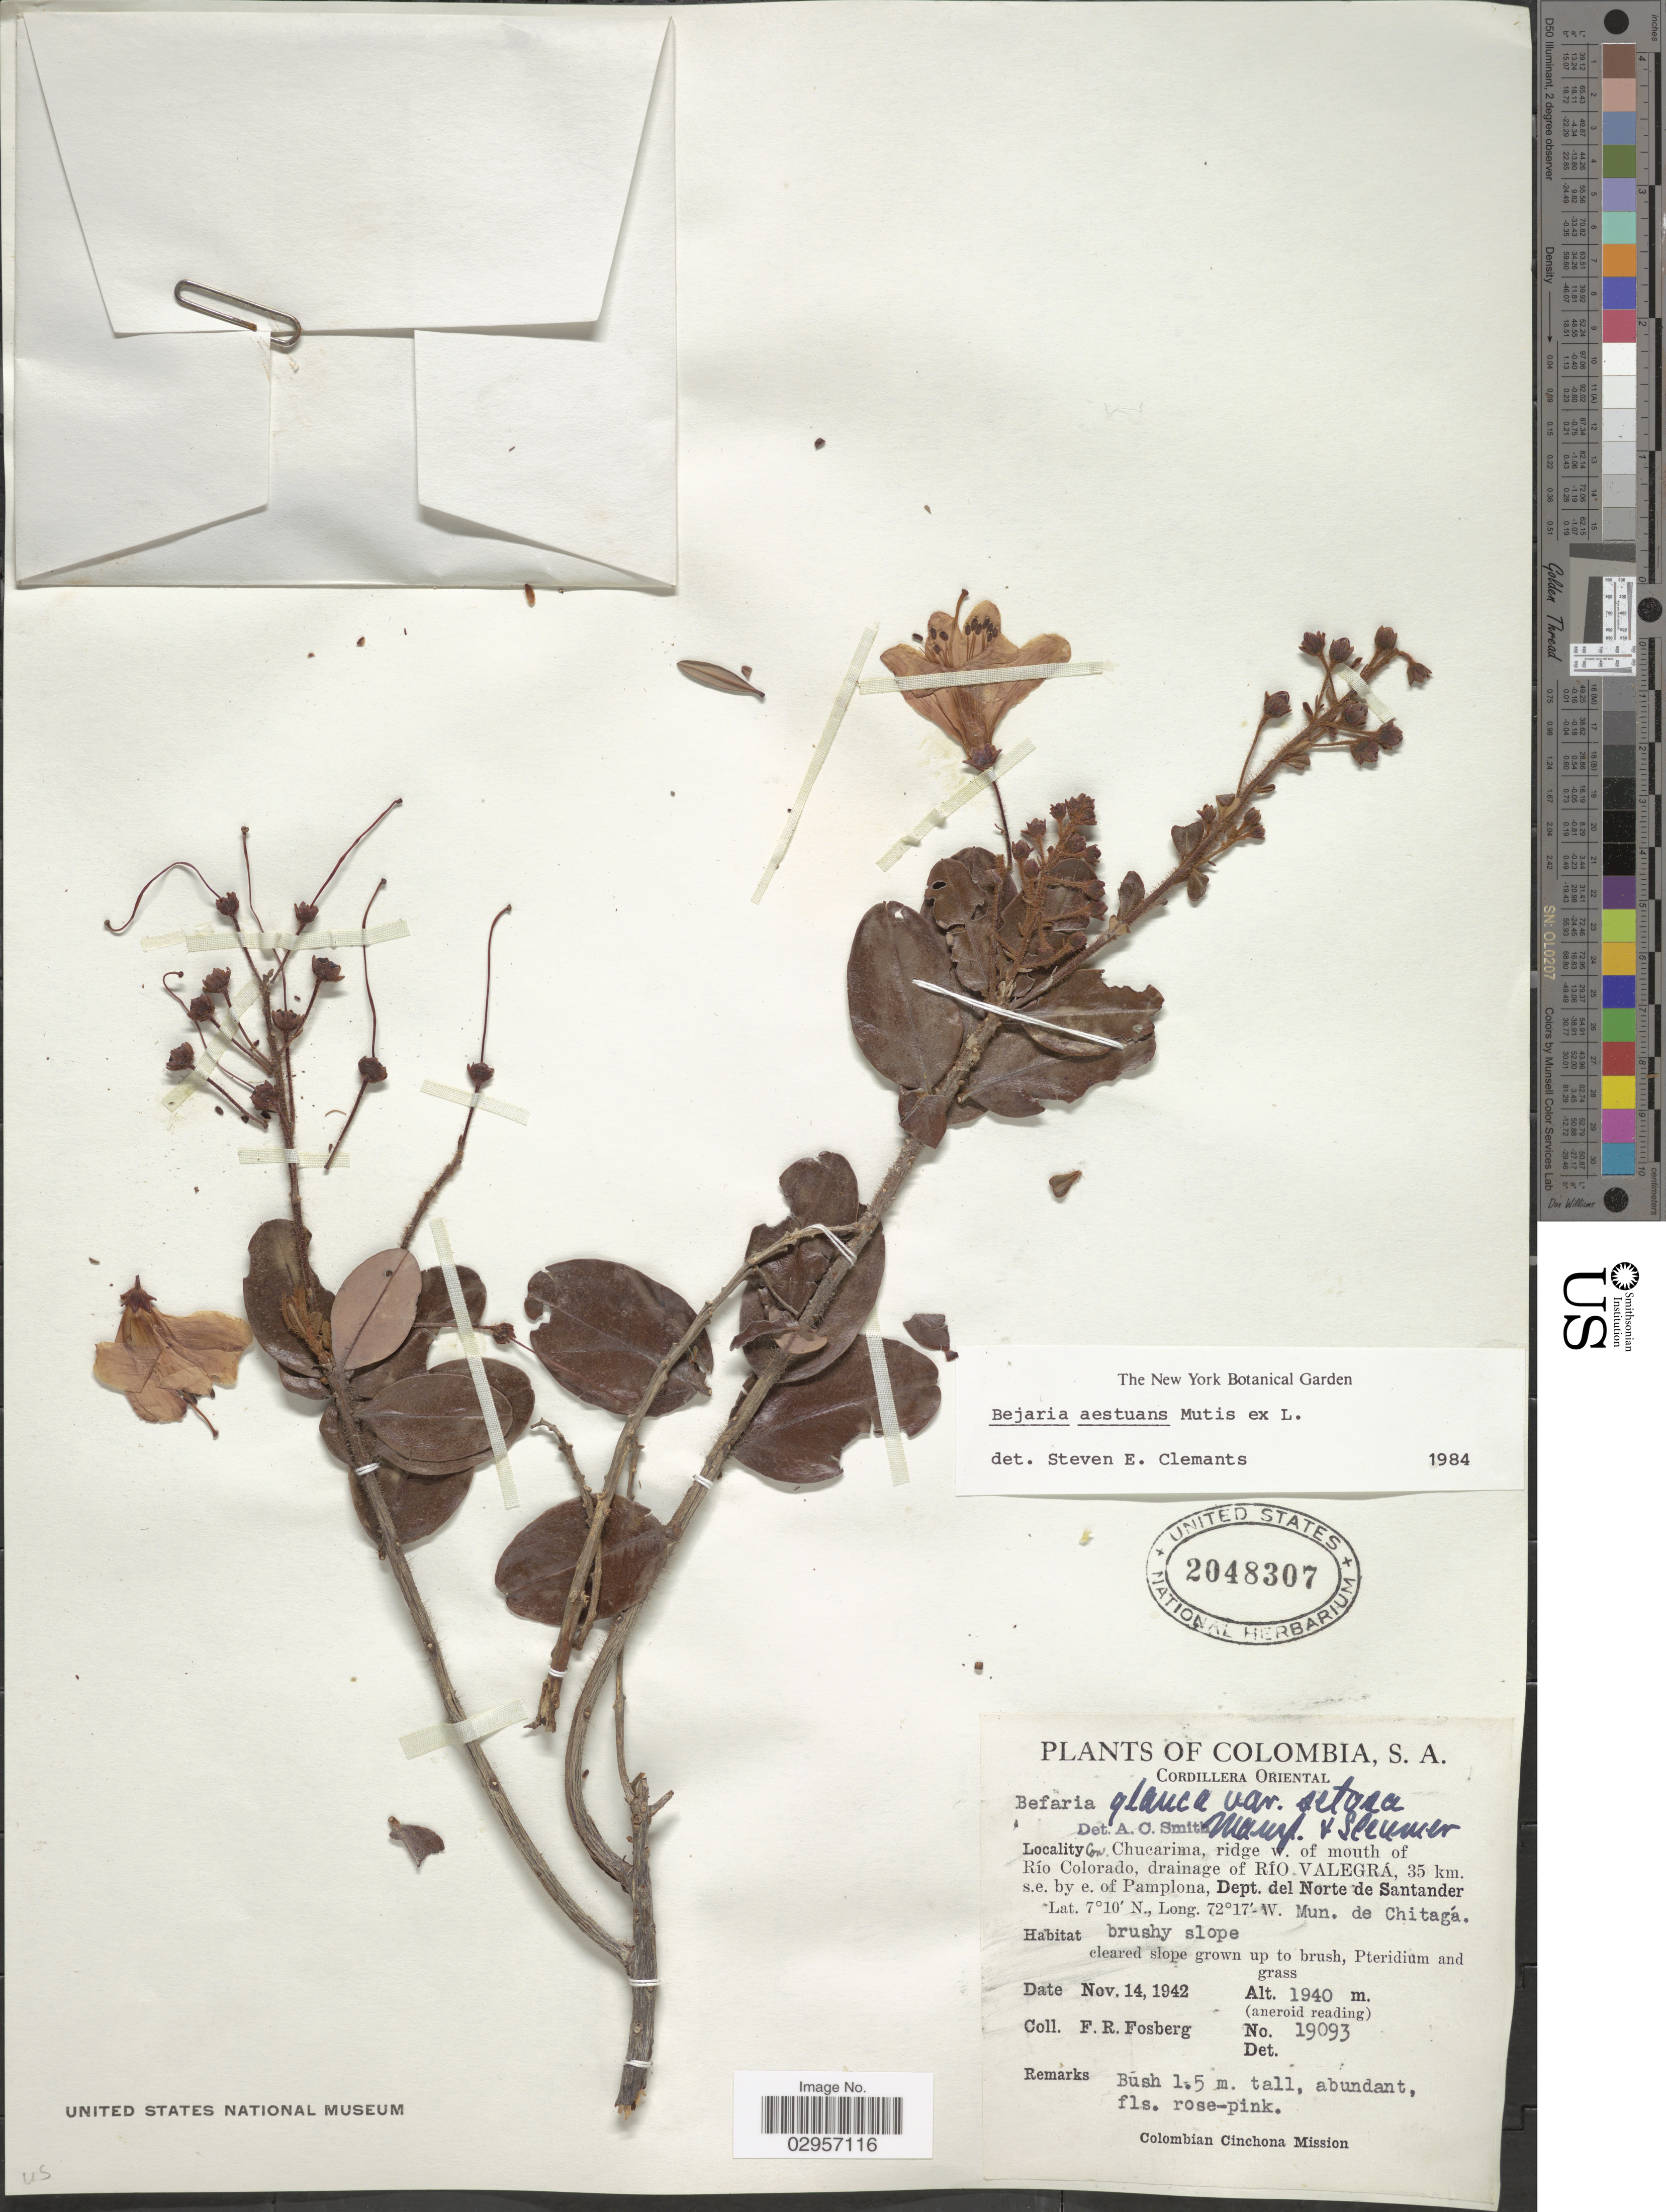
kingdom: Plantae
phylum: Tracheophyta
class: Magnoliopsida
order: Ericales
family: Ericaceae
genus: Befaria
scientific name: Befaria aestuans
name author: Mutis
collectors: F. R. Fosberg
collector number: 19093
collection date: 1942-11-14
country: Colombia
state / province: Norte de Santander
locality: Cordillera Oriental. Chucarima, ridge w. of mouth of Río Colorado, drainage of Río Valegrá, 35 km. s.e. by e. of Pamplona, Dept. del Norte de Santander.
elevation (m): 1940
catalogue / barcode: US 2048307